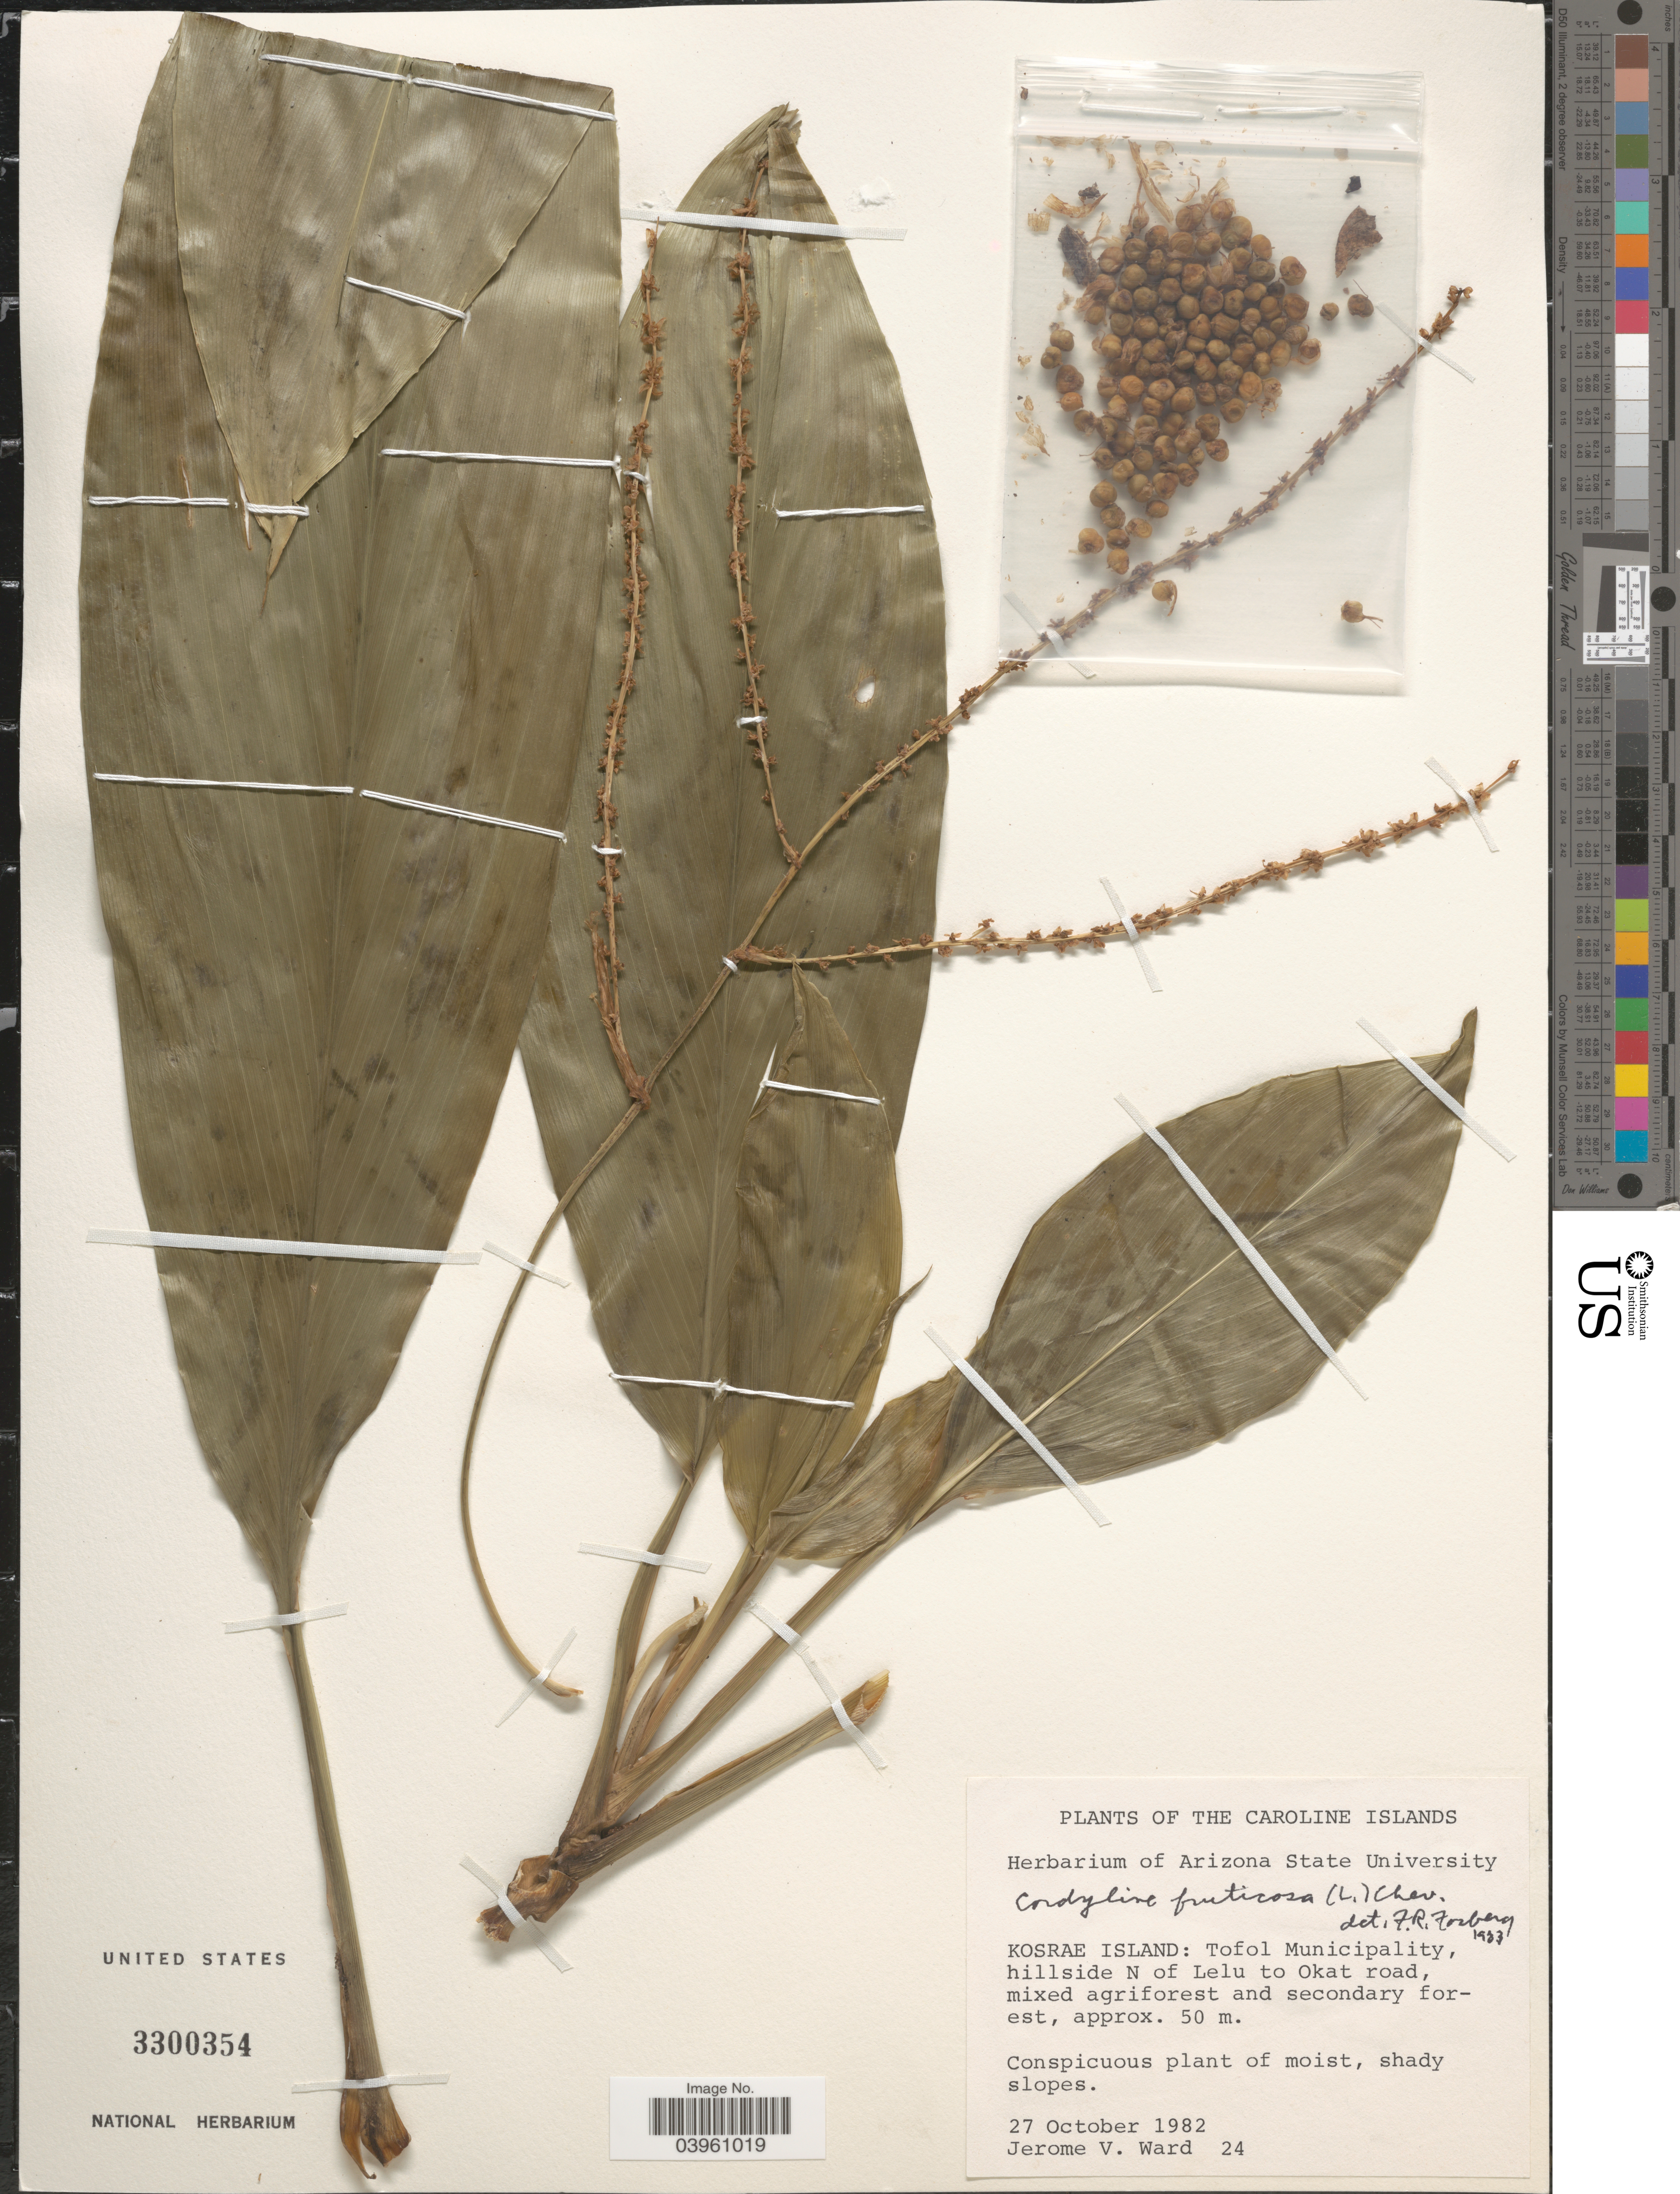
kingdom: Plantae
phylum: Tracheophyta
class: Liliopsida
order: Asparagales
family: Asparagaceae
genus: Cordyline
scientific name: Cordyline fruticosa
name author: (L.) A. Chev.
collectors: J. V. Ward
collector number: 24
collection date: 1982-10-27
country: Micronesia, Federated States of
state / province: Kosrae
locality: The Caroline Islands. Kosrae Island: Tofol Municipality, hillside N of Lelu to Okat road.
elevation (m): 50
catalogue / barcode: US 3300354